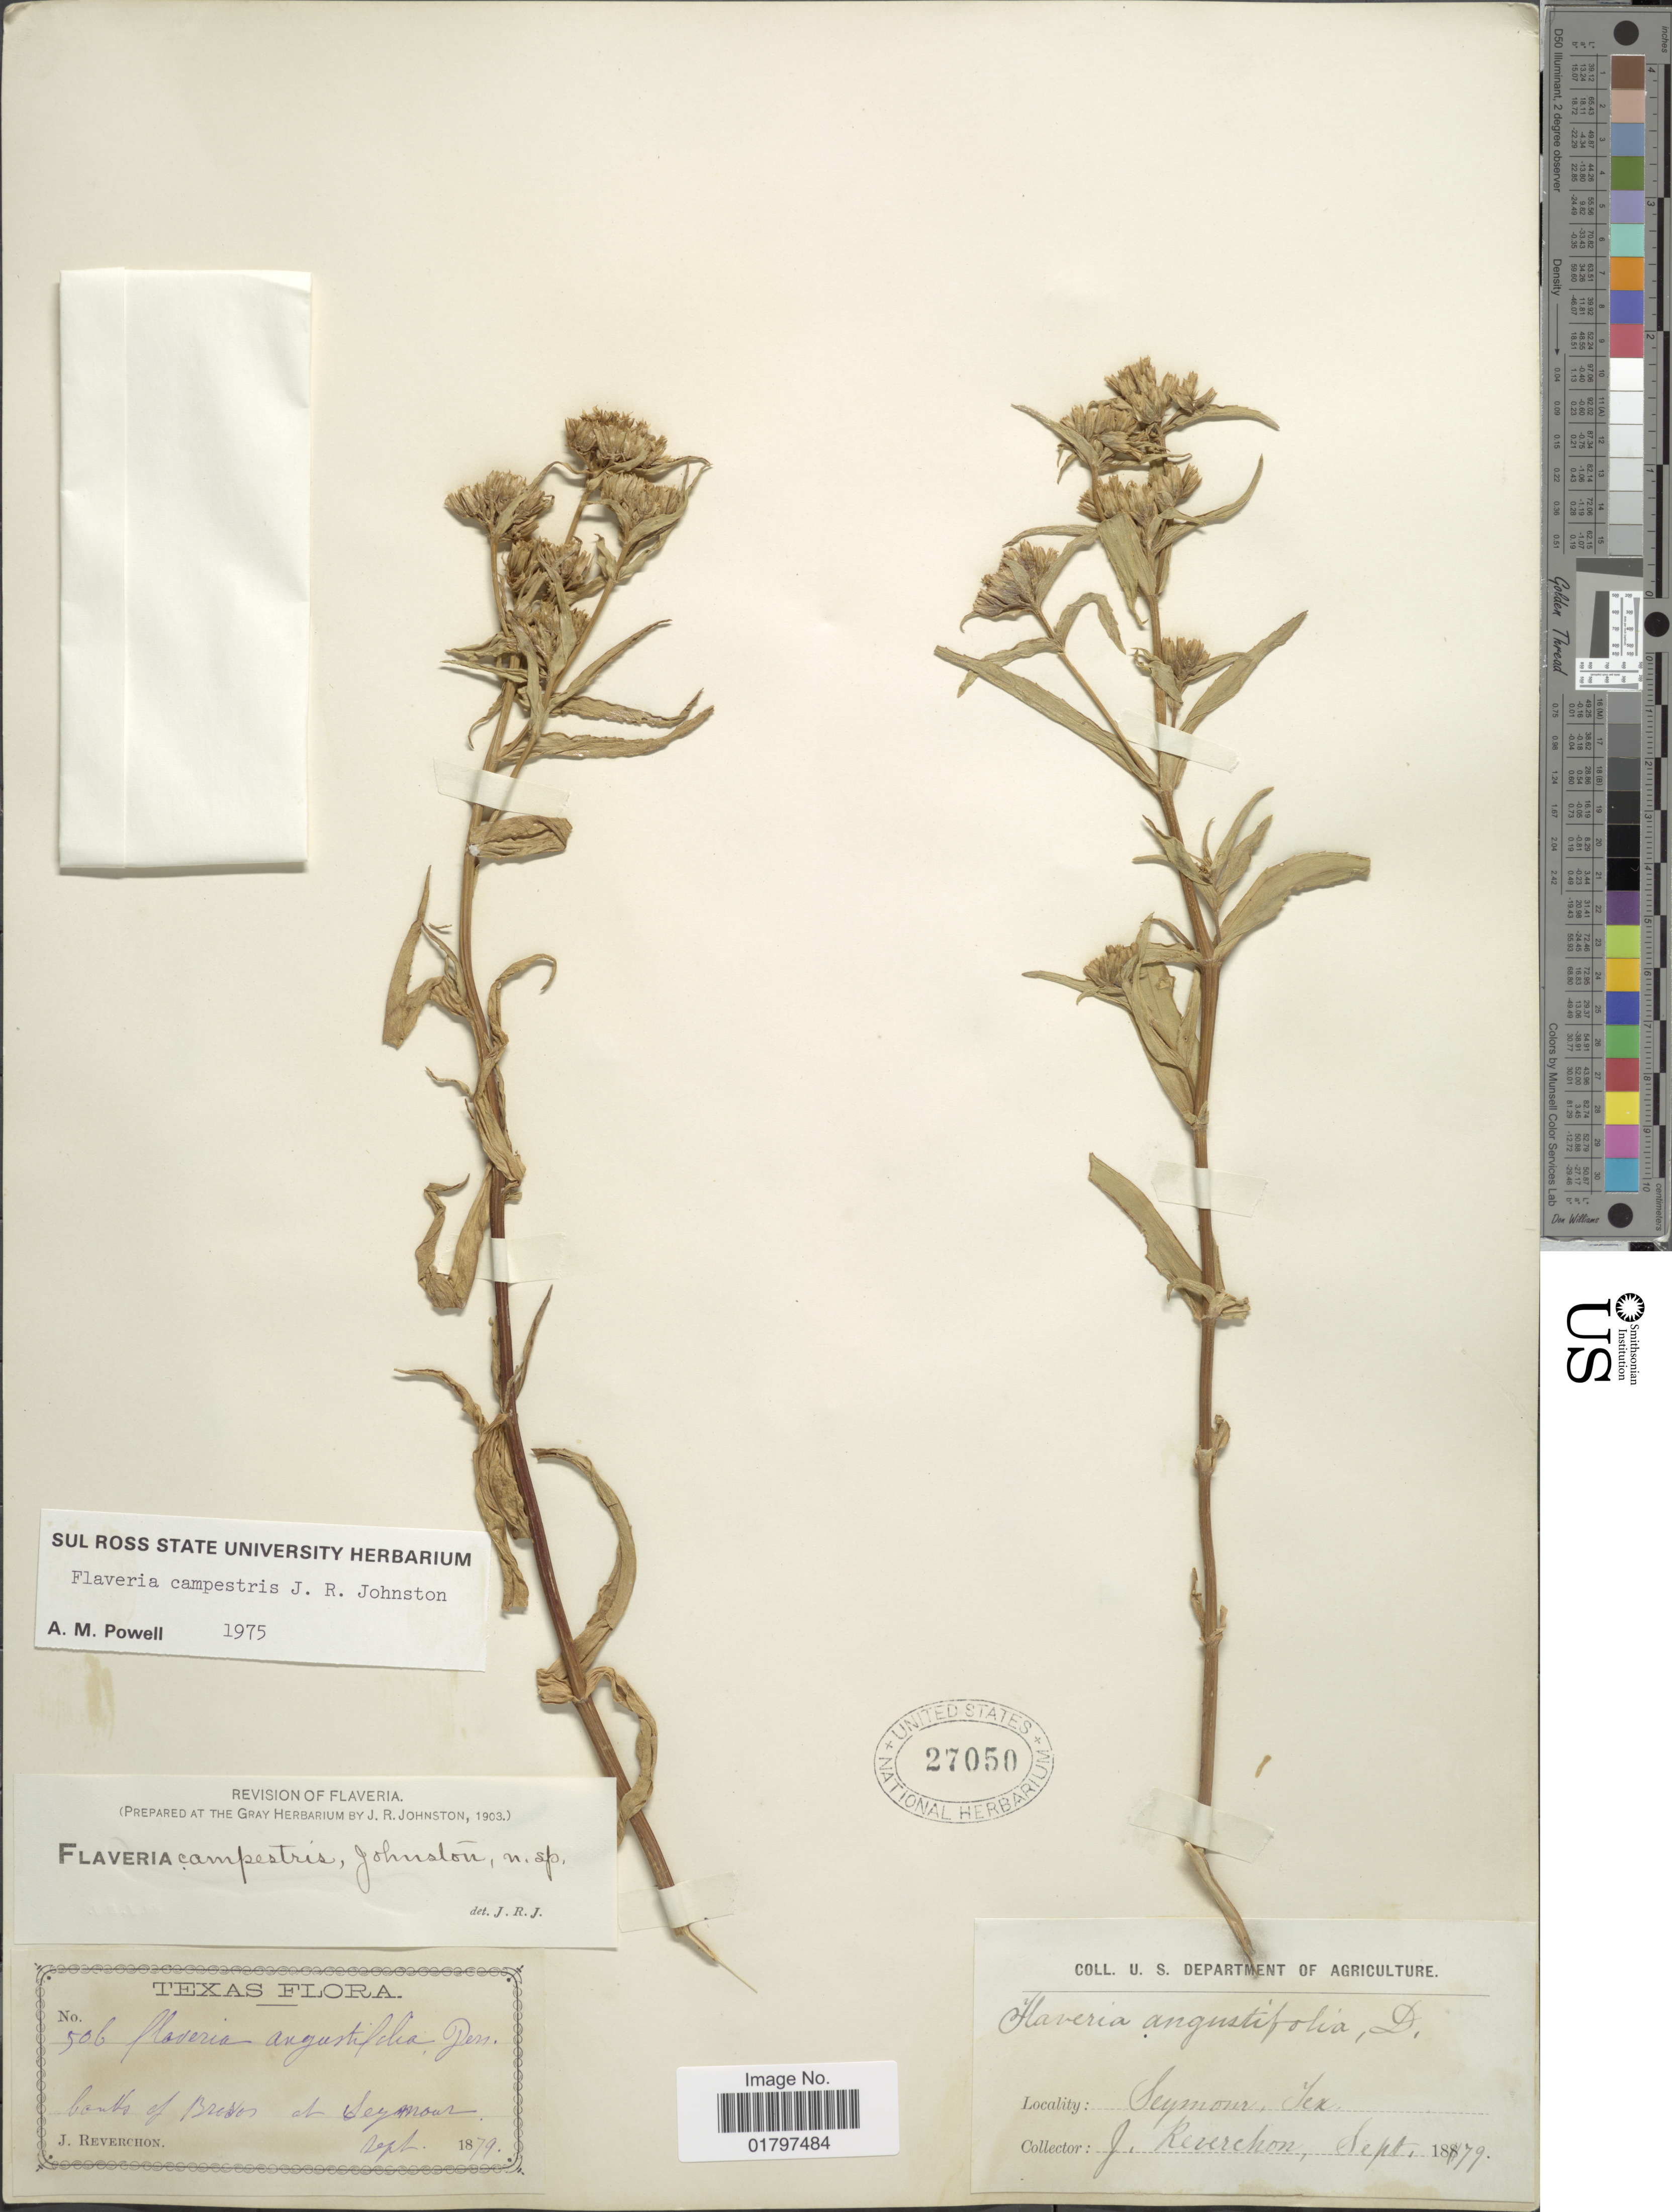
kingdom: Plantae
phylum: Tracheophyta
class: Magnoliopsida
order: Asterales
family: Asteraceae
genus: Flaveria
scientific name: Flaveria campestris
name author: J.R. Johnst.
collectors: J. Reverchon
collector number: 50b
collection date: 1879-09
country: United States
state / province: Texas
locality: Banks of Brovos at Seymoor.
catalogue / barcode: US 27050